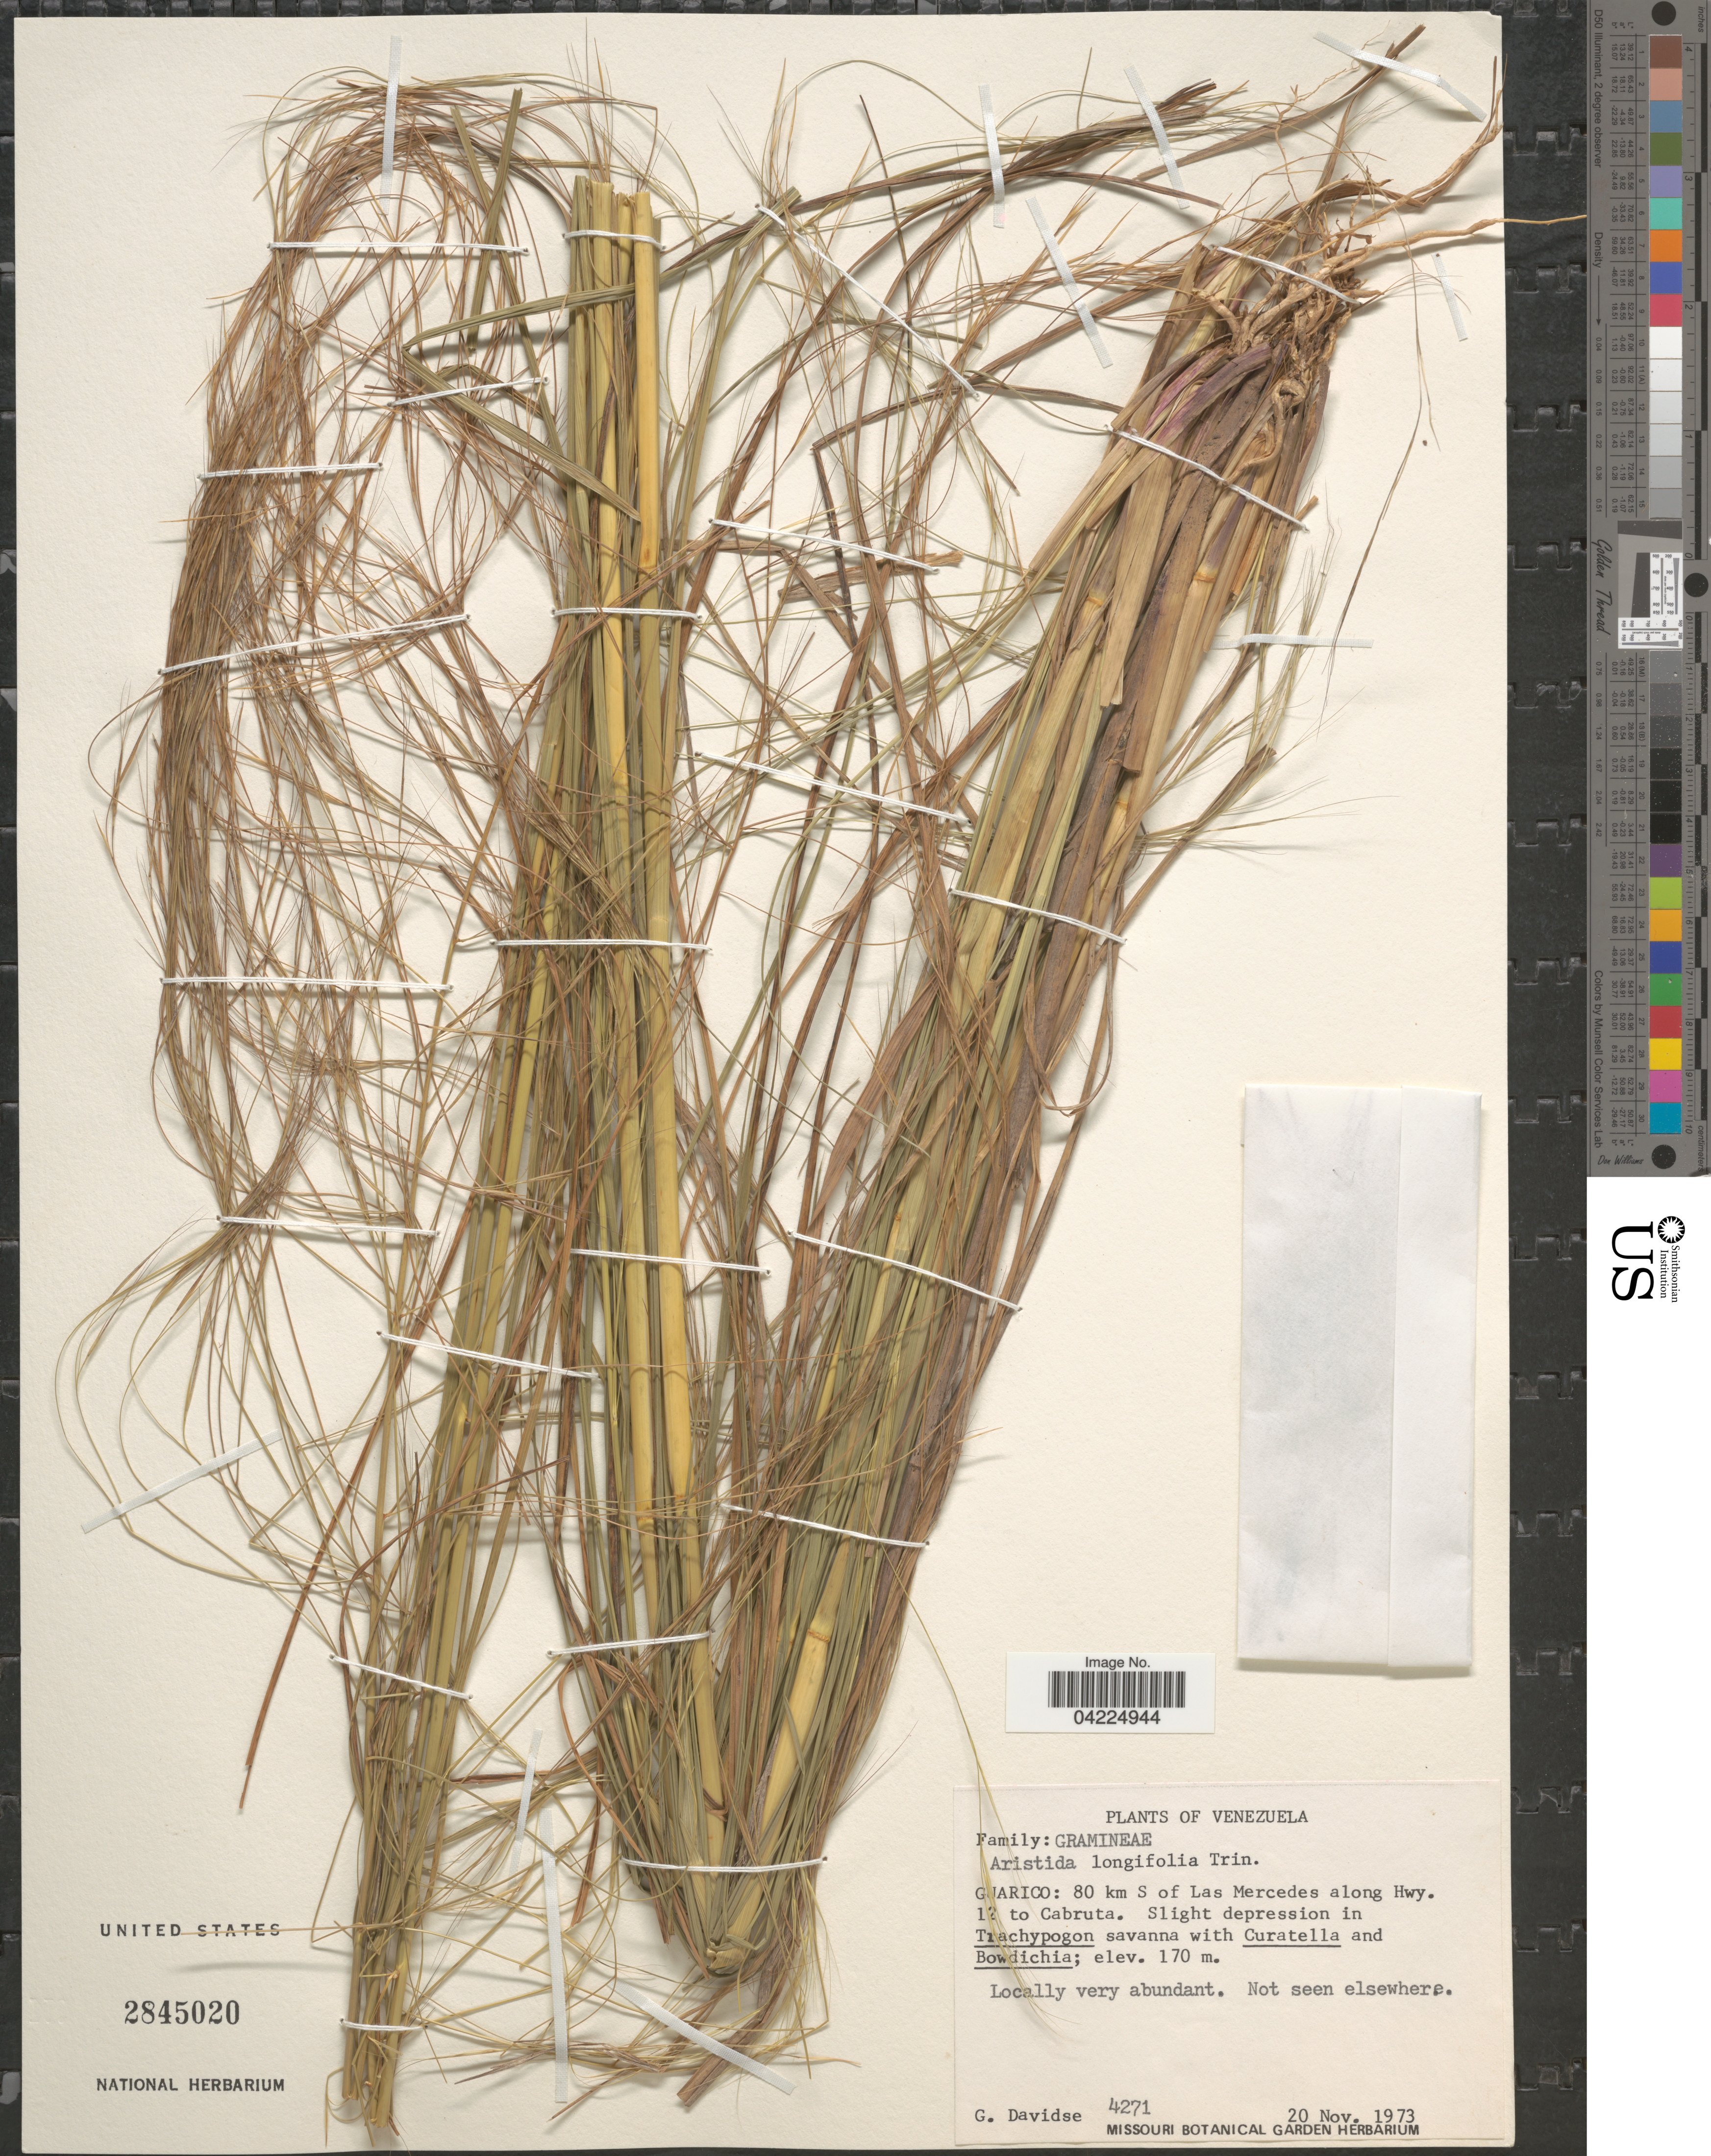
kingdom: Plantae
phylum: Tracheophyta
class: Liliopsida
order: Poales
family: Poaceae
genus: Aristida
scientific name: Aristida longifolia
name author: Trin.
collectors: G. Davidse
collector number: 4271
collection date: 1973-11-20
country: Venezuela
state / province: Guarico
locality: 80 km S of Las Mercedes along Hwy. 12 to Cabruta.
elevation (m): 170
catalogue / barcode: US 2845020